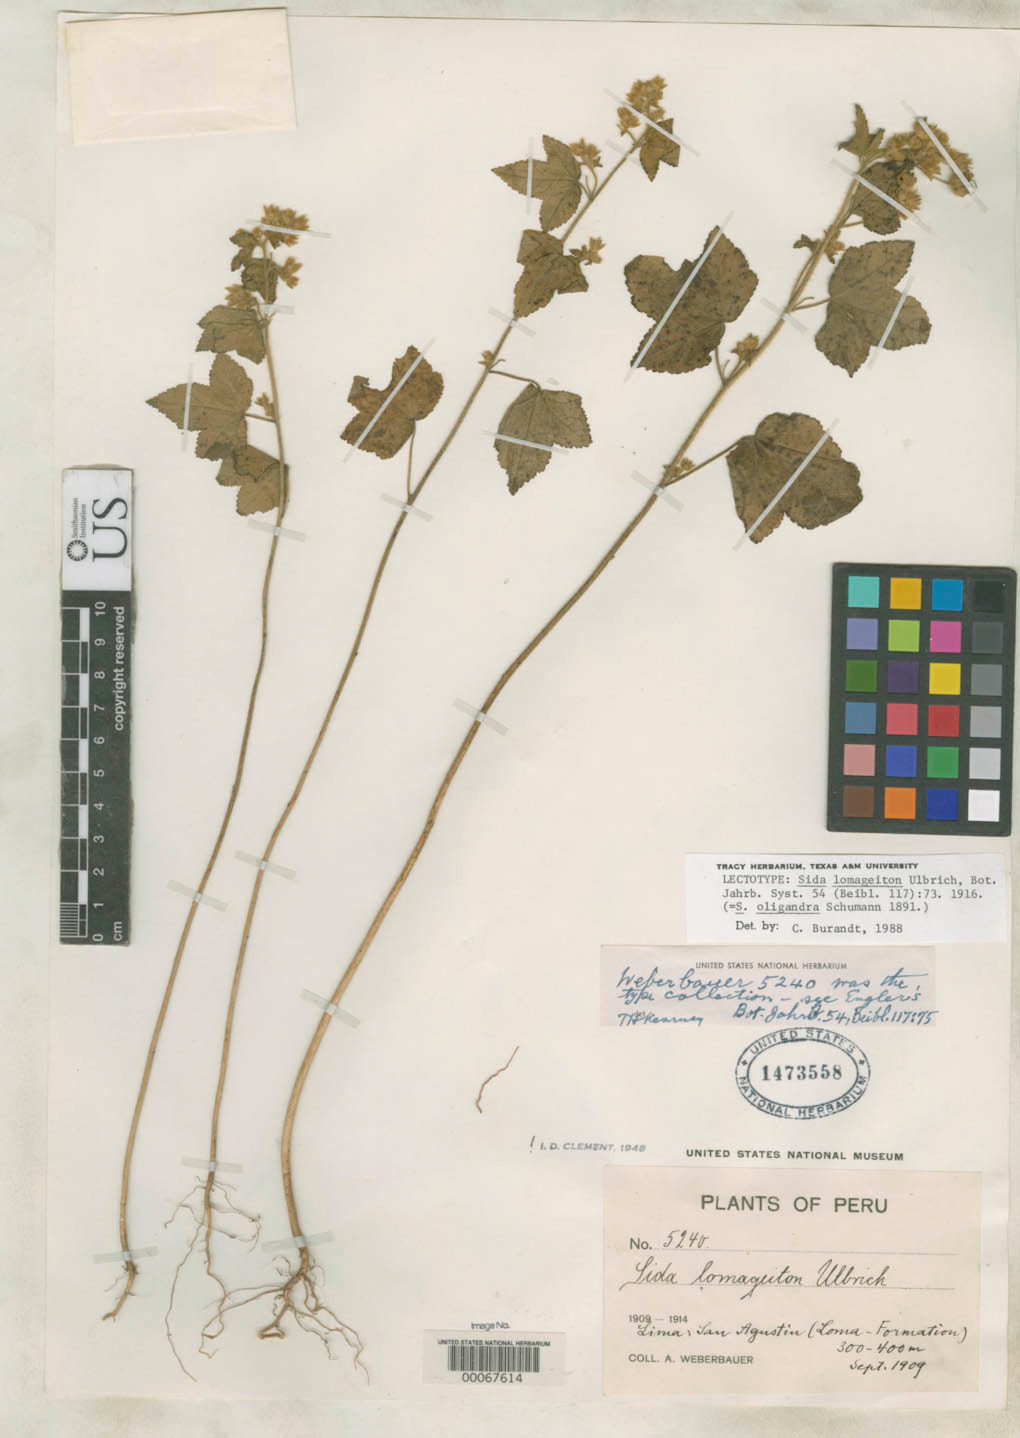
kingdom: Plantae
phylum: Tracheophyta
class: Magnoliopsida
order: Malvales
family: Malvaceae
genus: Sida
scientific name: Sida lomageiton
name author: Ulbr.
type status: Isolectotype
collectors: A. Weberbauer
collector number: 5240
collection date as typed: Sep 1909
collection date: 1909-09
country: Peru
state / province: Lima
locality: San Augustin.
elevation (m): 300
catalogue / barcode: US 1473558